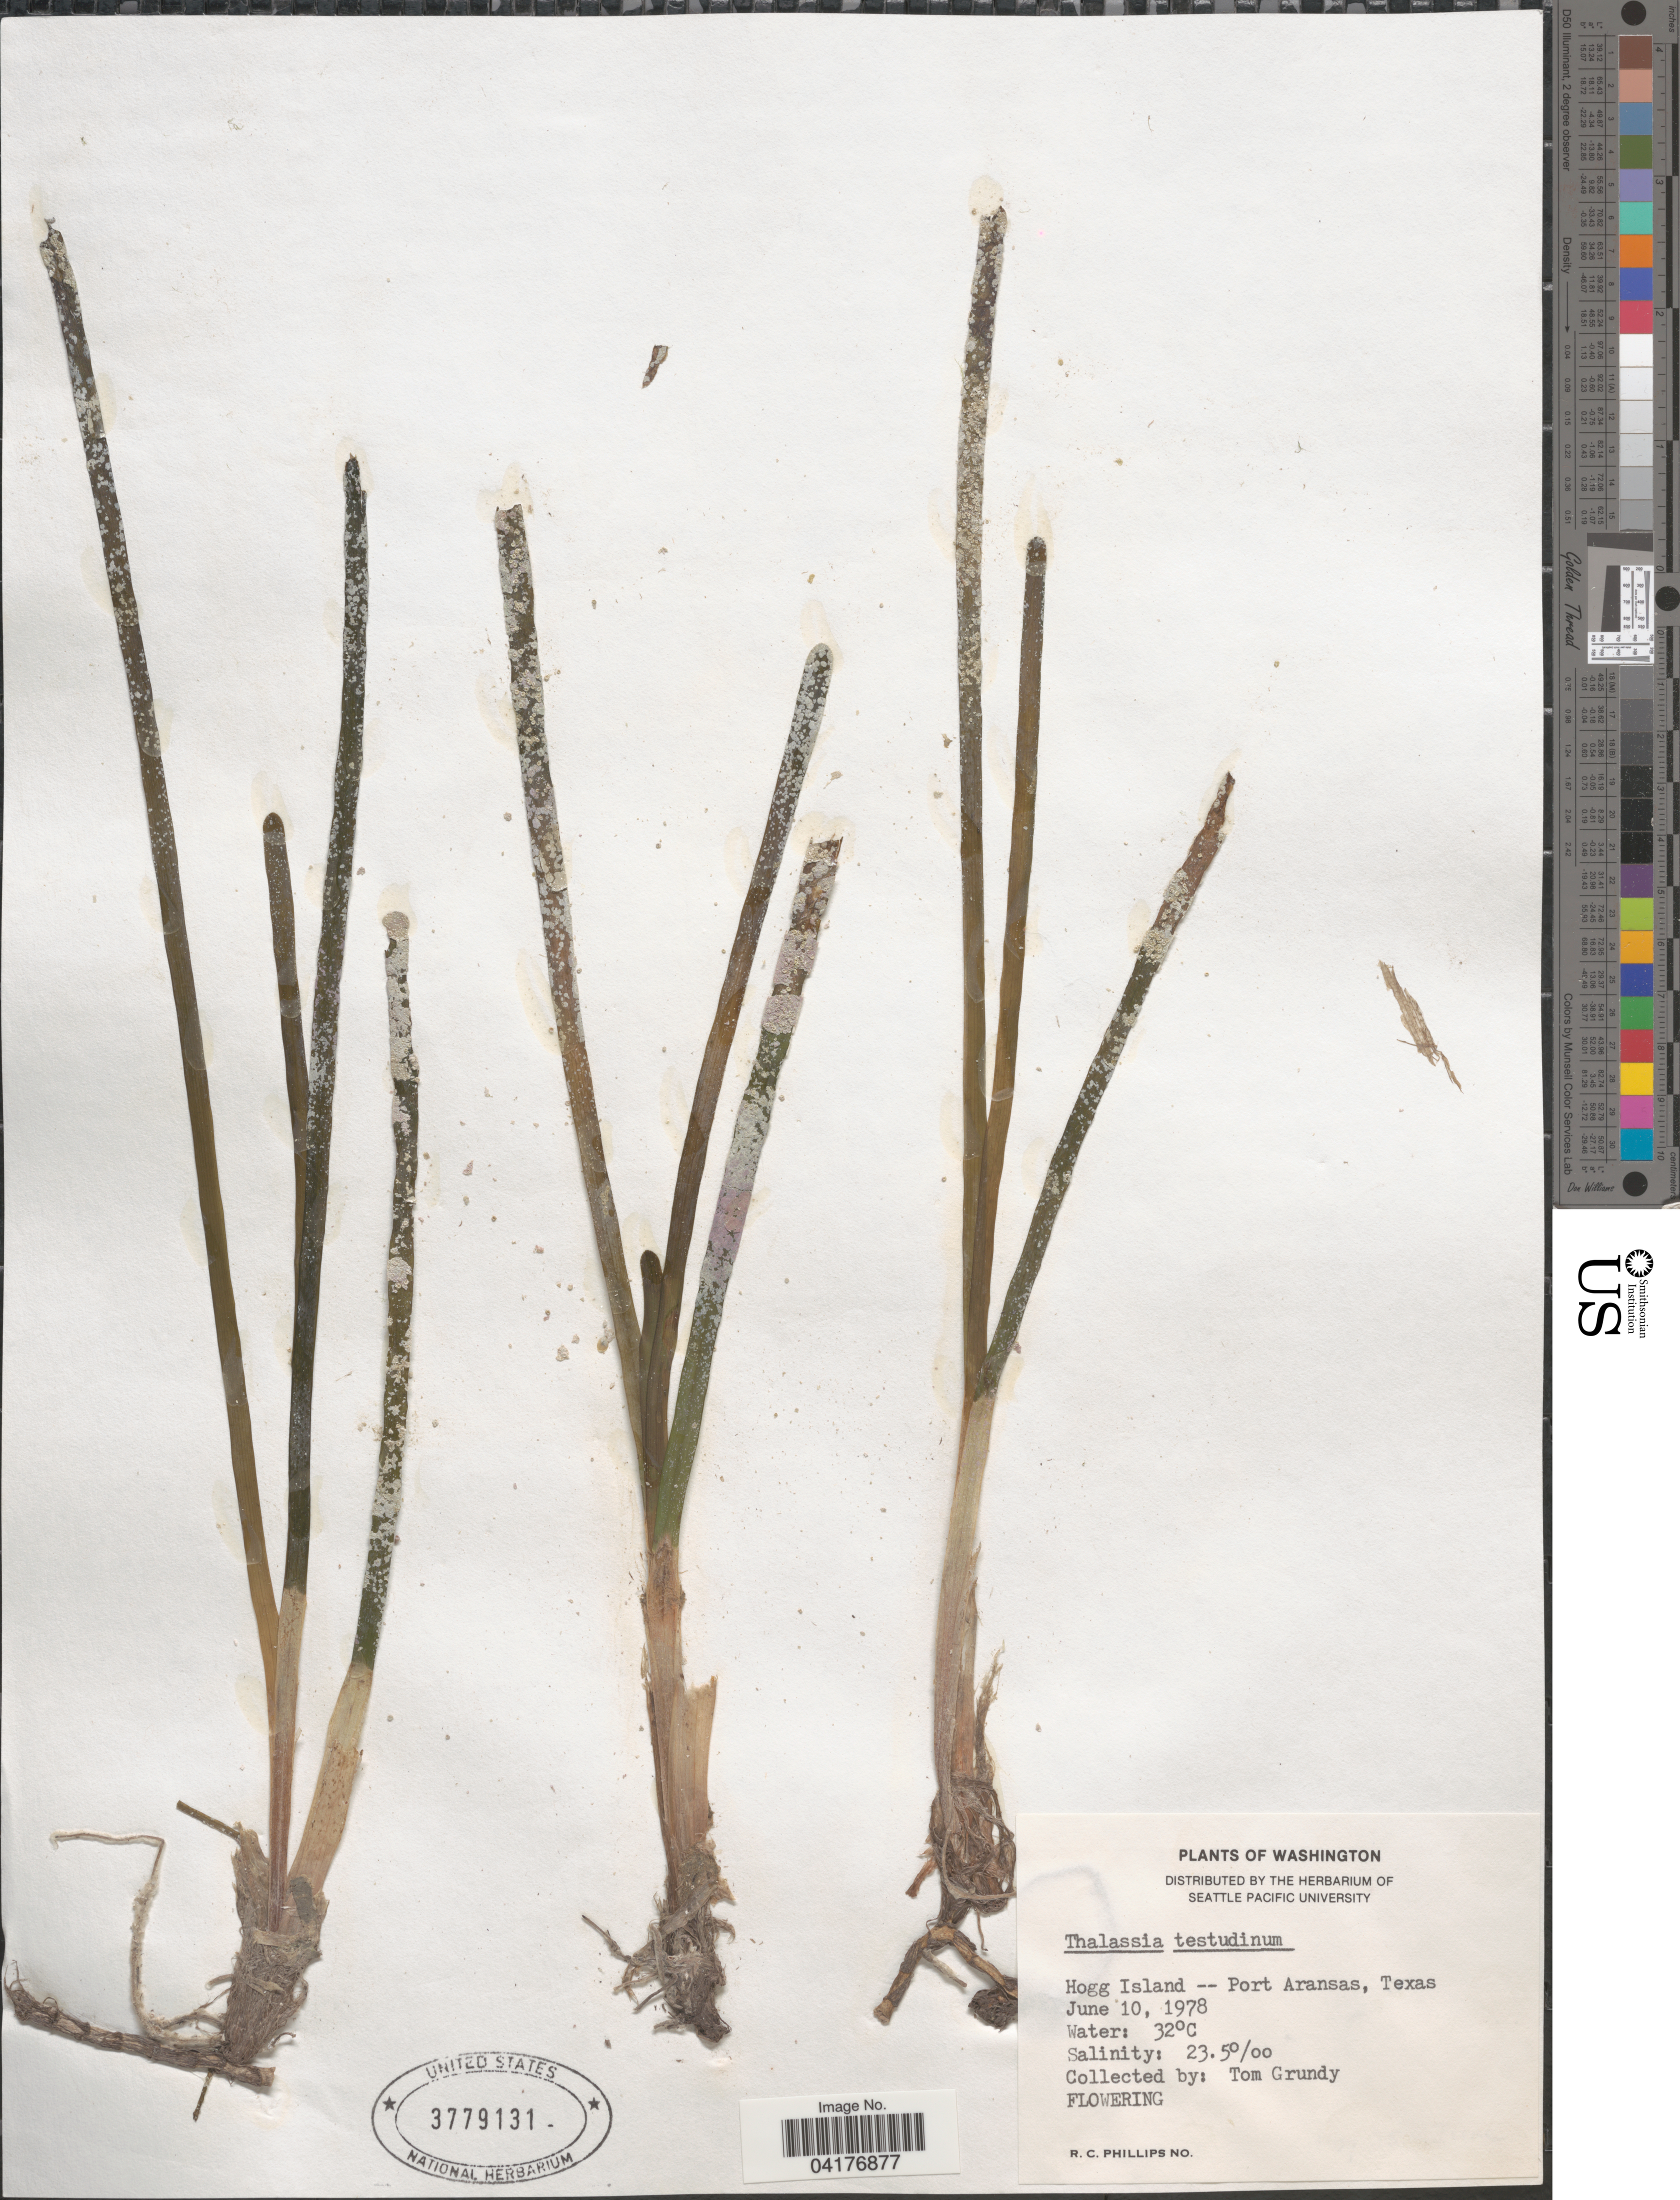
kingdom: Plantae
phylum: Tracheophyta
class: Liliopsida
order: Alismatales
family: Hydrocharitaceae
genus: Thalassia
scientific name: Thalassia testudinum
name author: Banks & Sol. ex K.D. Koenig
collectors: T. Grundy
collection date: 1978-06-10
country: United States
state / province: Texas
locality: Hogg Island -- Port Aransas.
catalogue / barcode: US 3779131